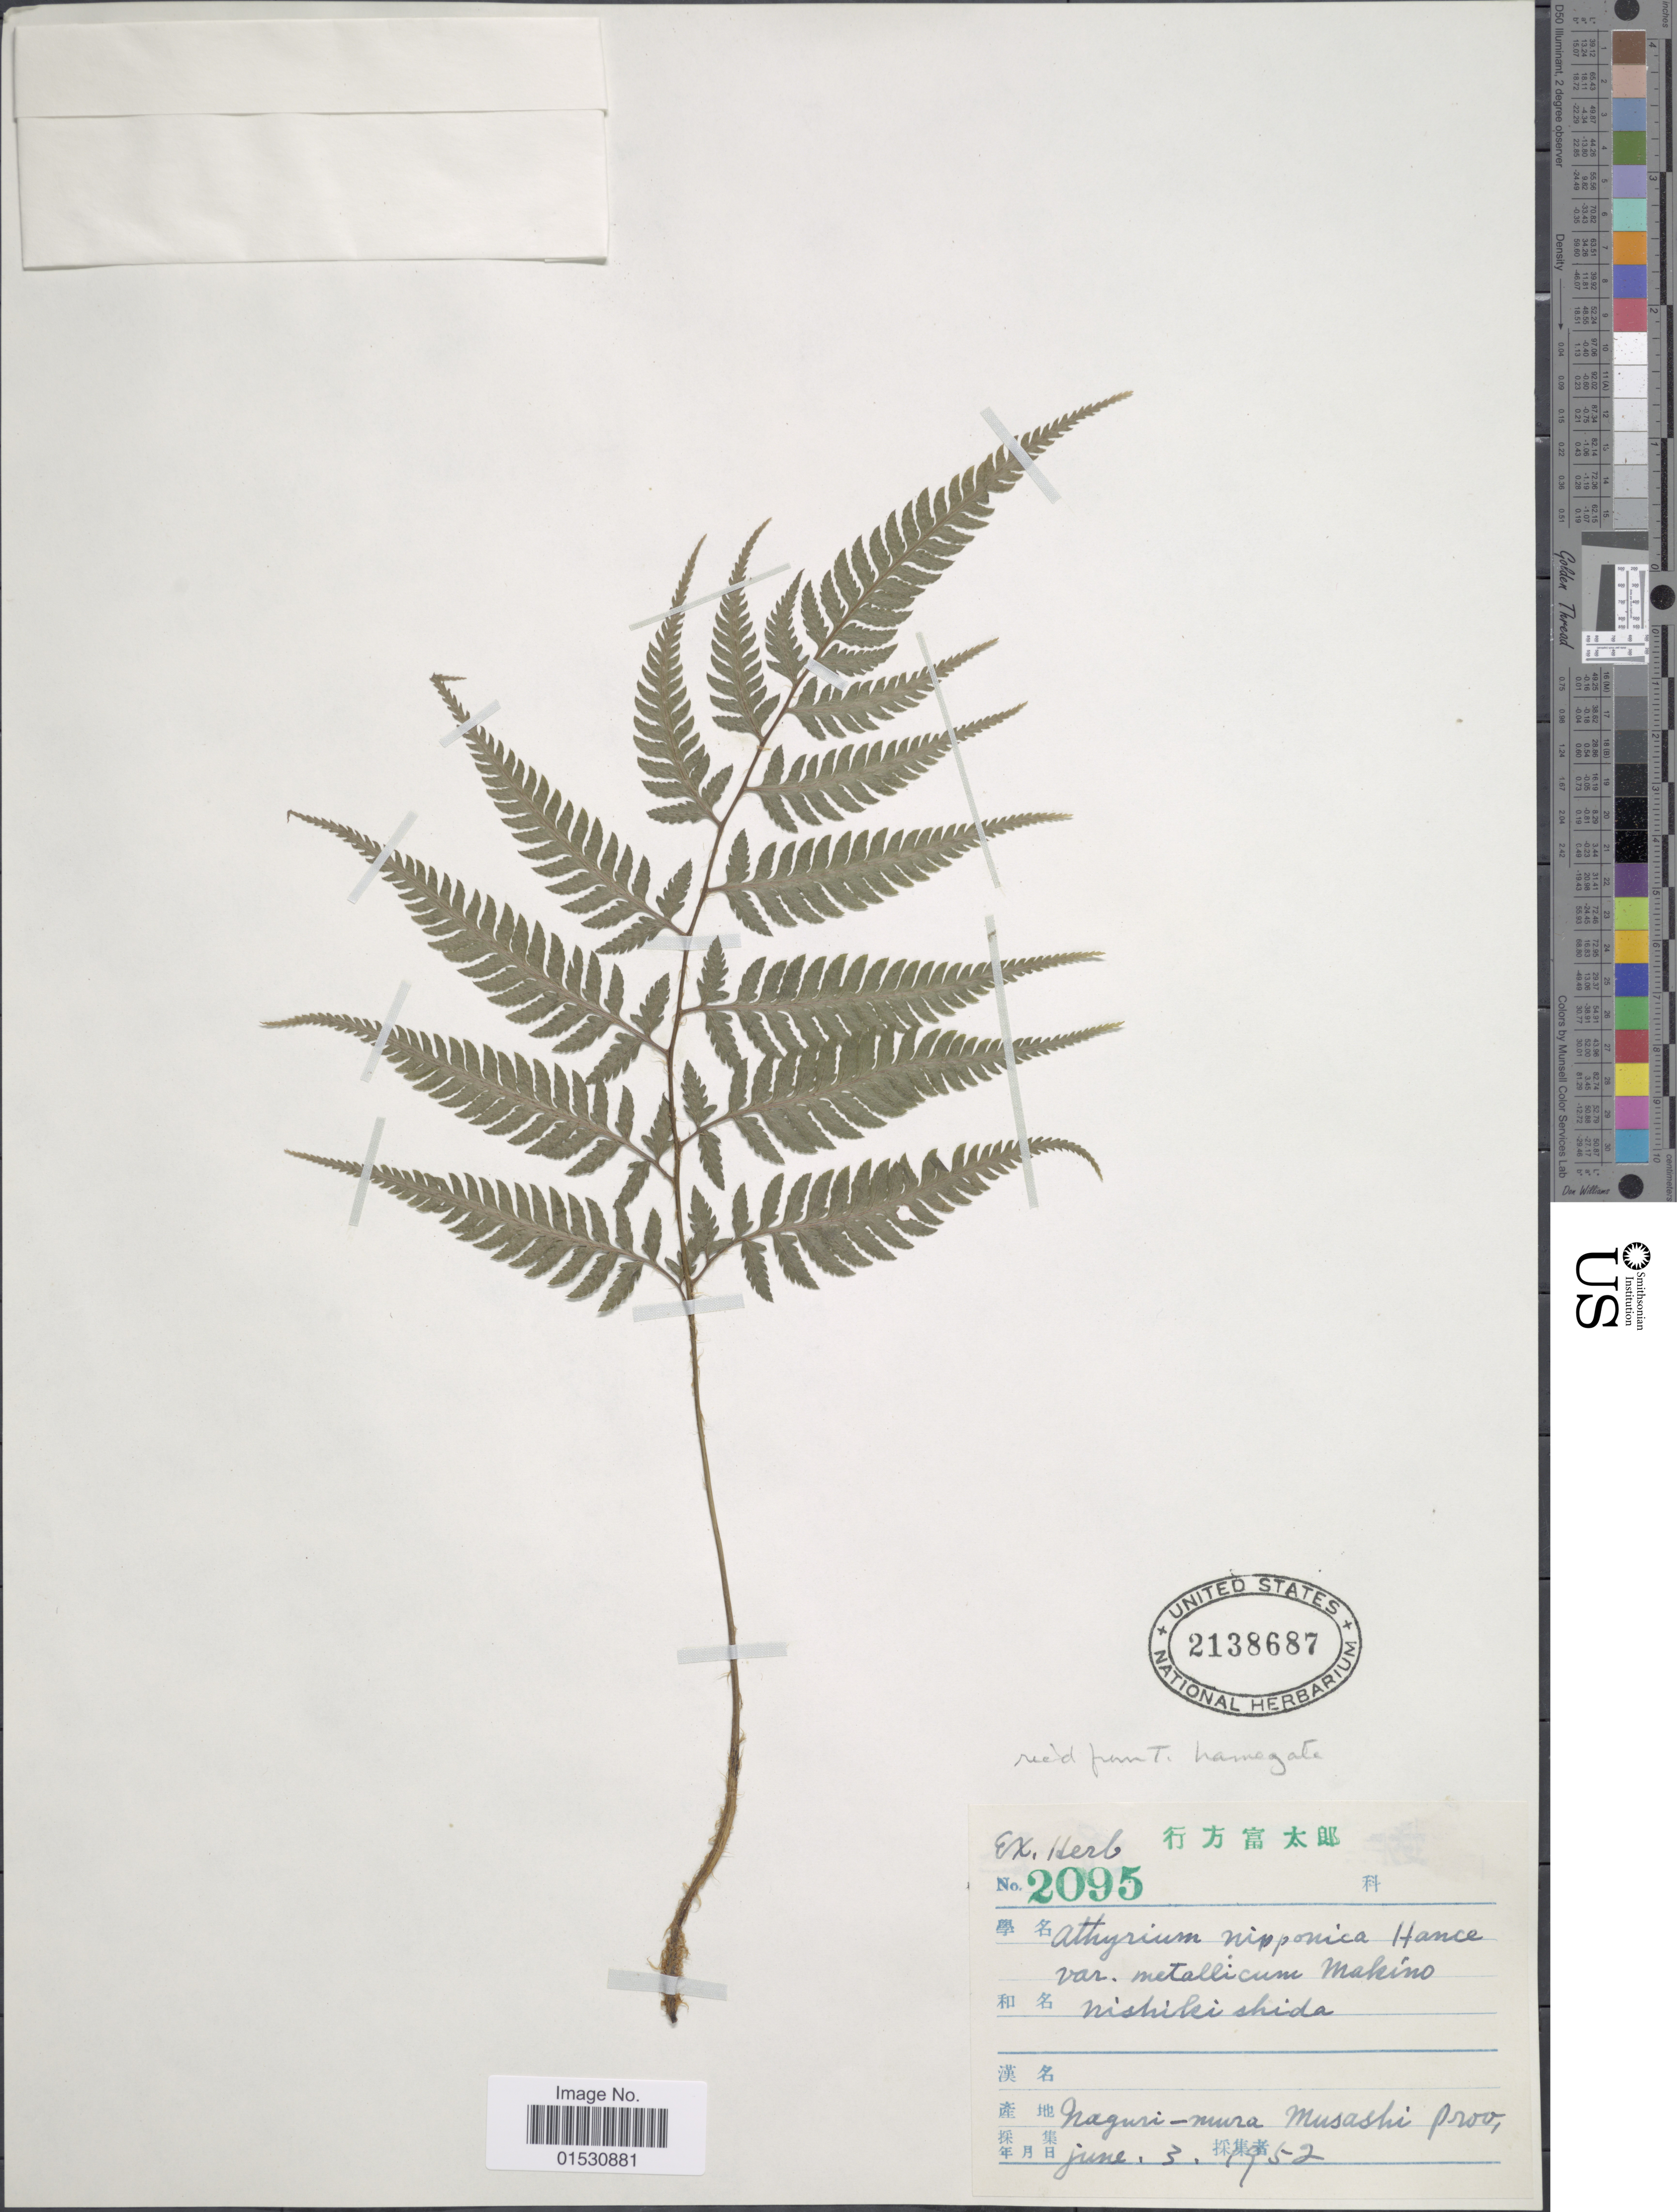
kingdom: Plantae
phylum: Tracheophyta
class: Polypodiopsida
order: Polypodiales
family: Athyriaceae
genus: Athyrium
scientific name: Athyrium nipponicum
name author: (Mett.) Hance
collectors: ex herb. X.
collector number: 2095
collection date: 1952-06-03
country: Japan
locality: Naguri-mura Musashi prov.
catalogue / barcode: US 2138687